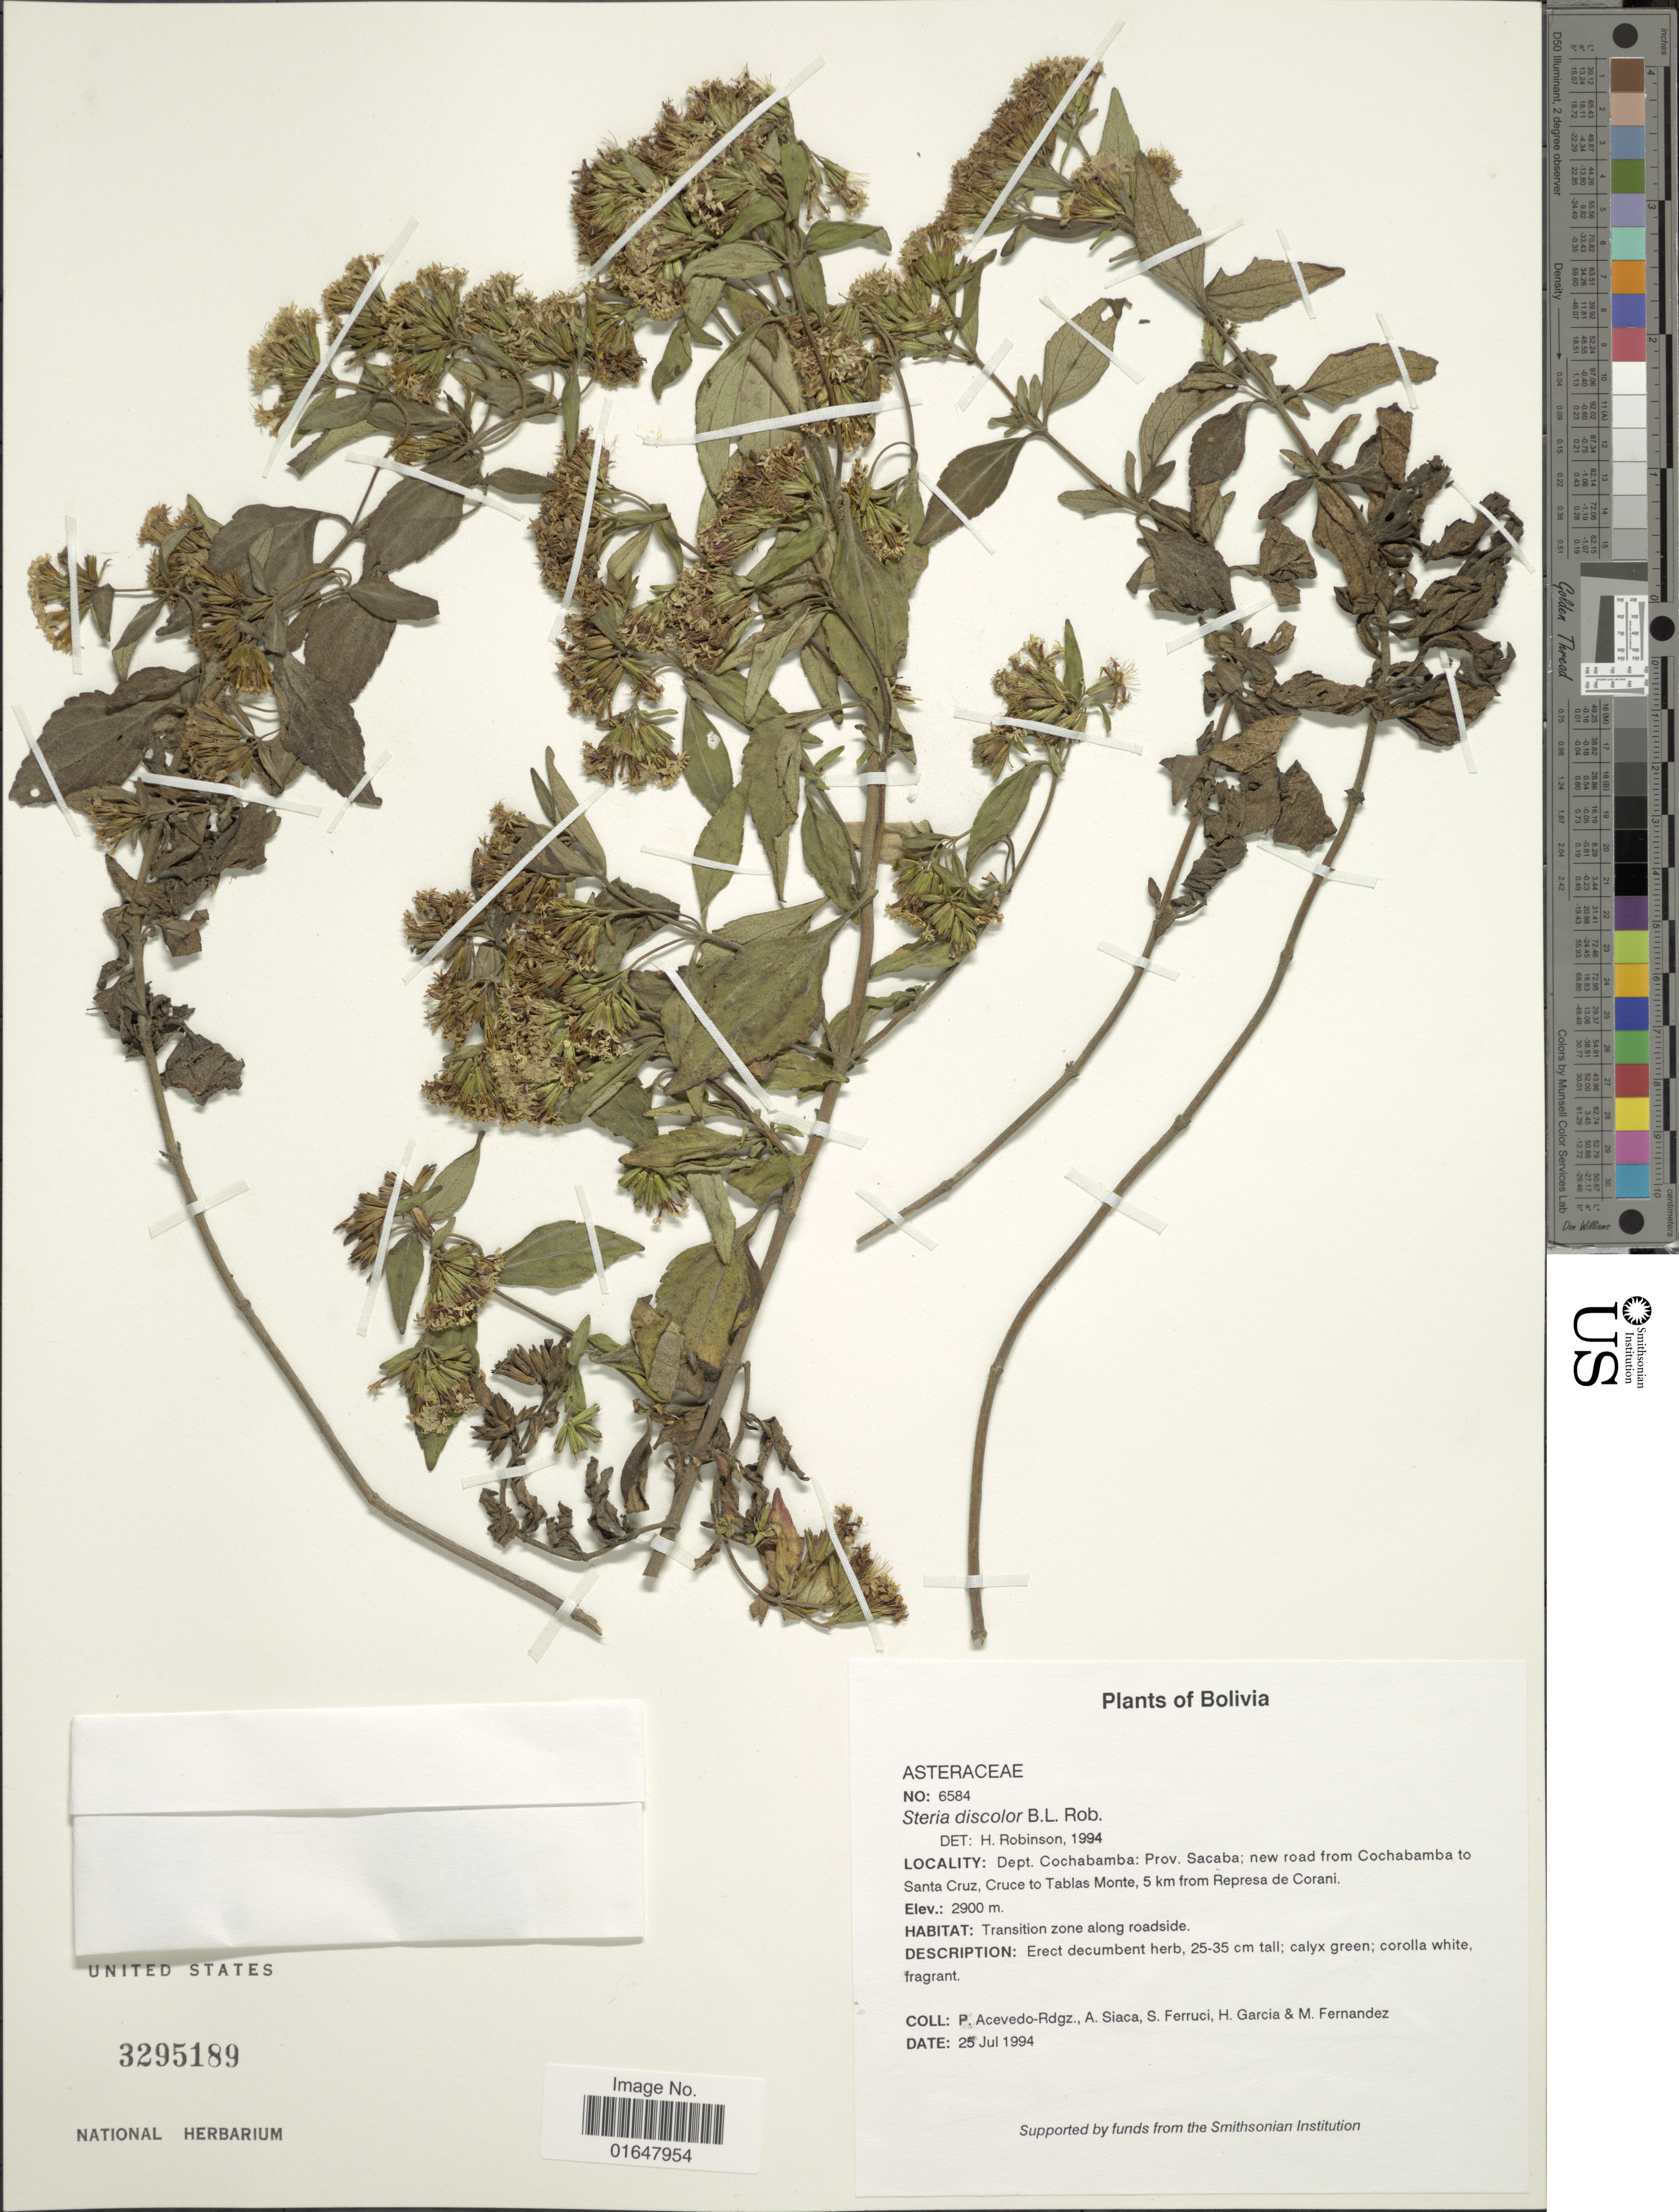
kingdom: Plantae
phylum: Tracheophyta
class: Magnoliopsida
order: Asterales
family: Asteraceae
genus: Stevia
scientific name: Stevia discolor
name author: B.L. Rob.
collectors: P. Acevedo-Rodr., A. Siaca, S. Ferruci, H. Garcia & M. Fernandez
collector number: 6584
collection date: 1994-07-25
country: Bolivia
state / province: Cochabamba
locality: Prov. Sacaba, new road from Cochabamba to Santa Cruz, Cruce to Tablas Monte, 5 km from Represa de Corani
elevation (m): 2900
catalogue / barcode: US 3295189